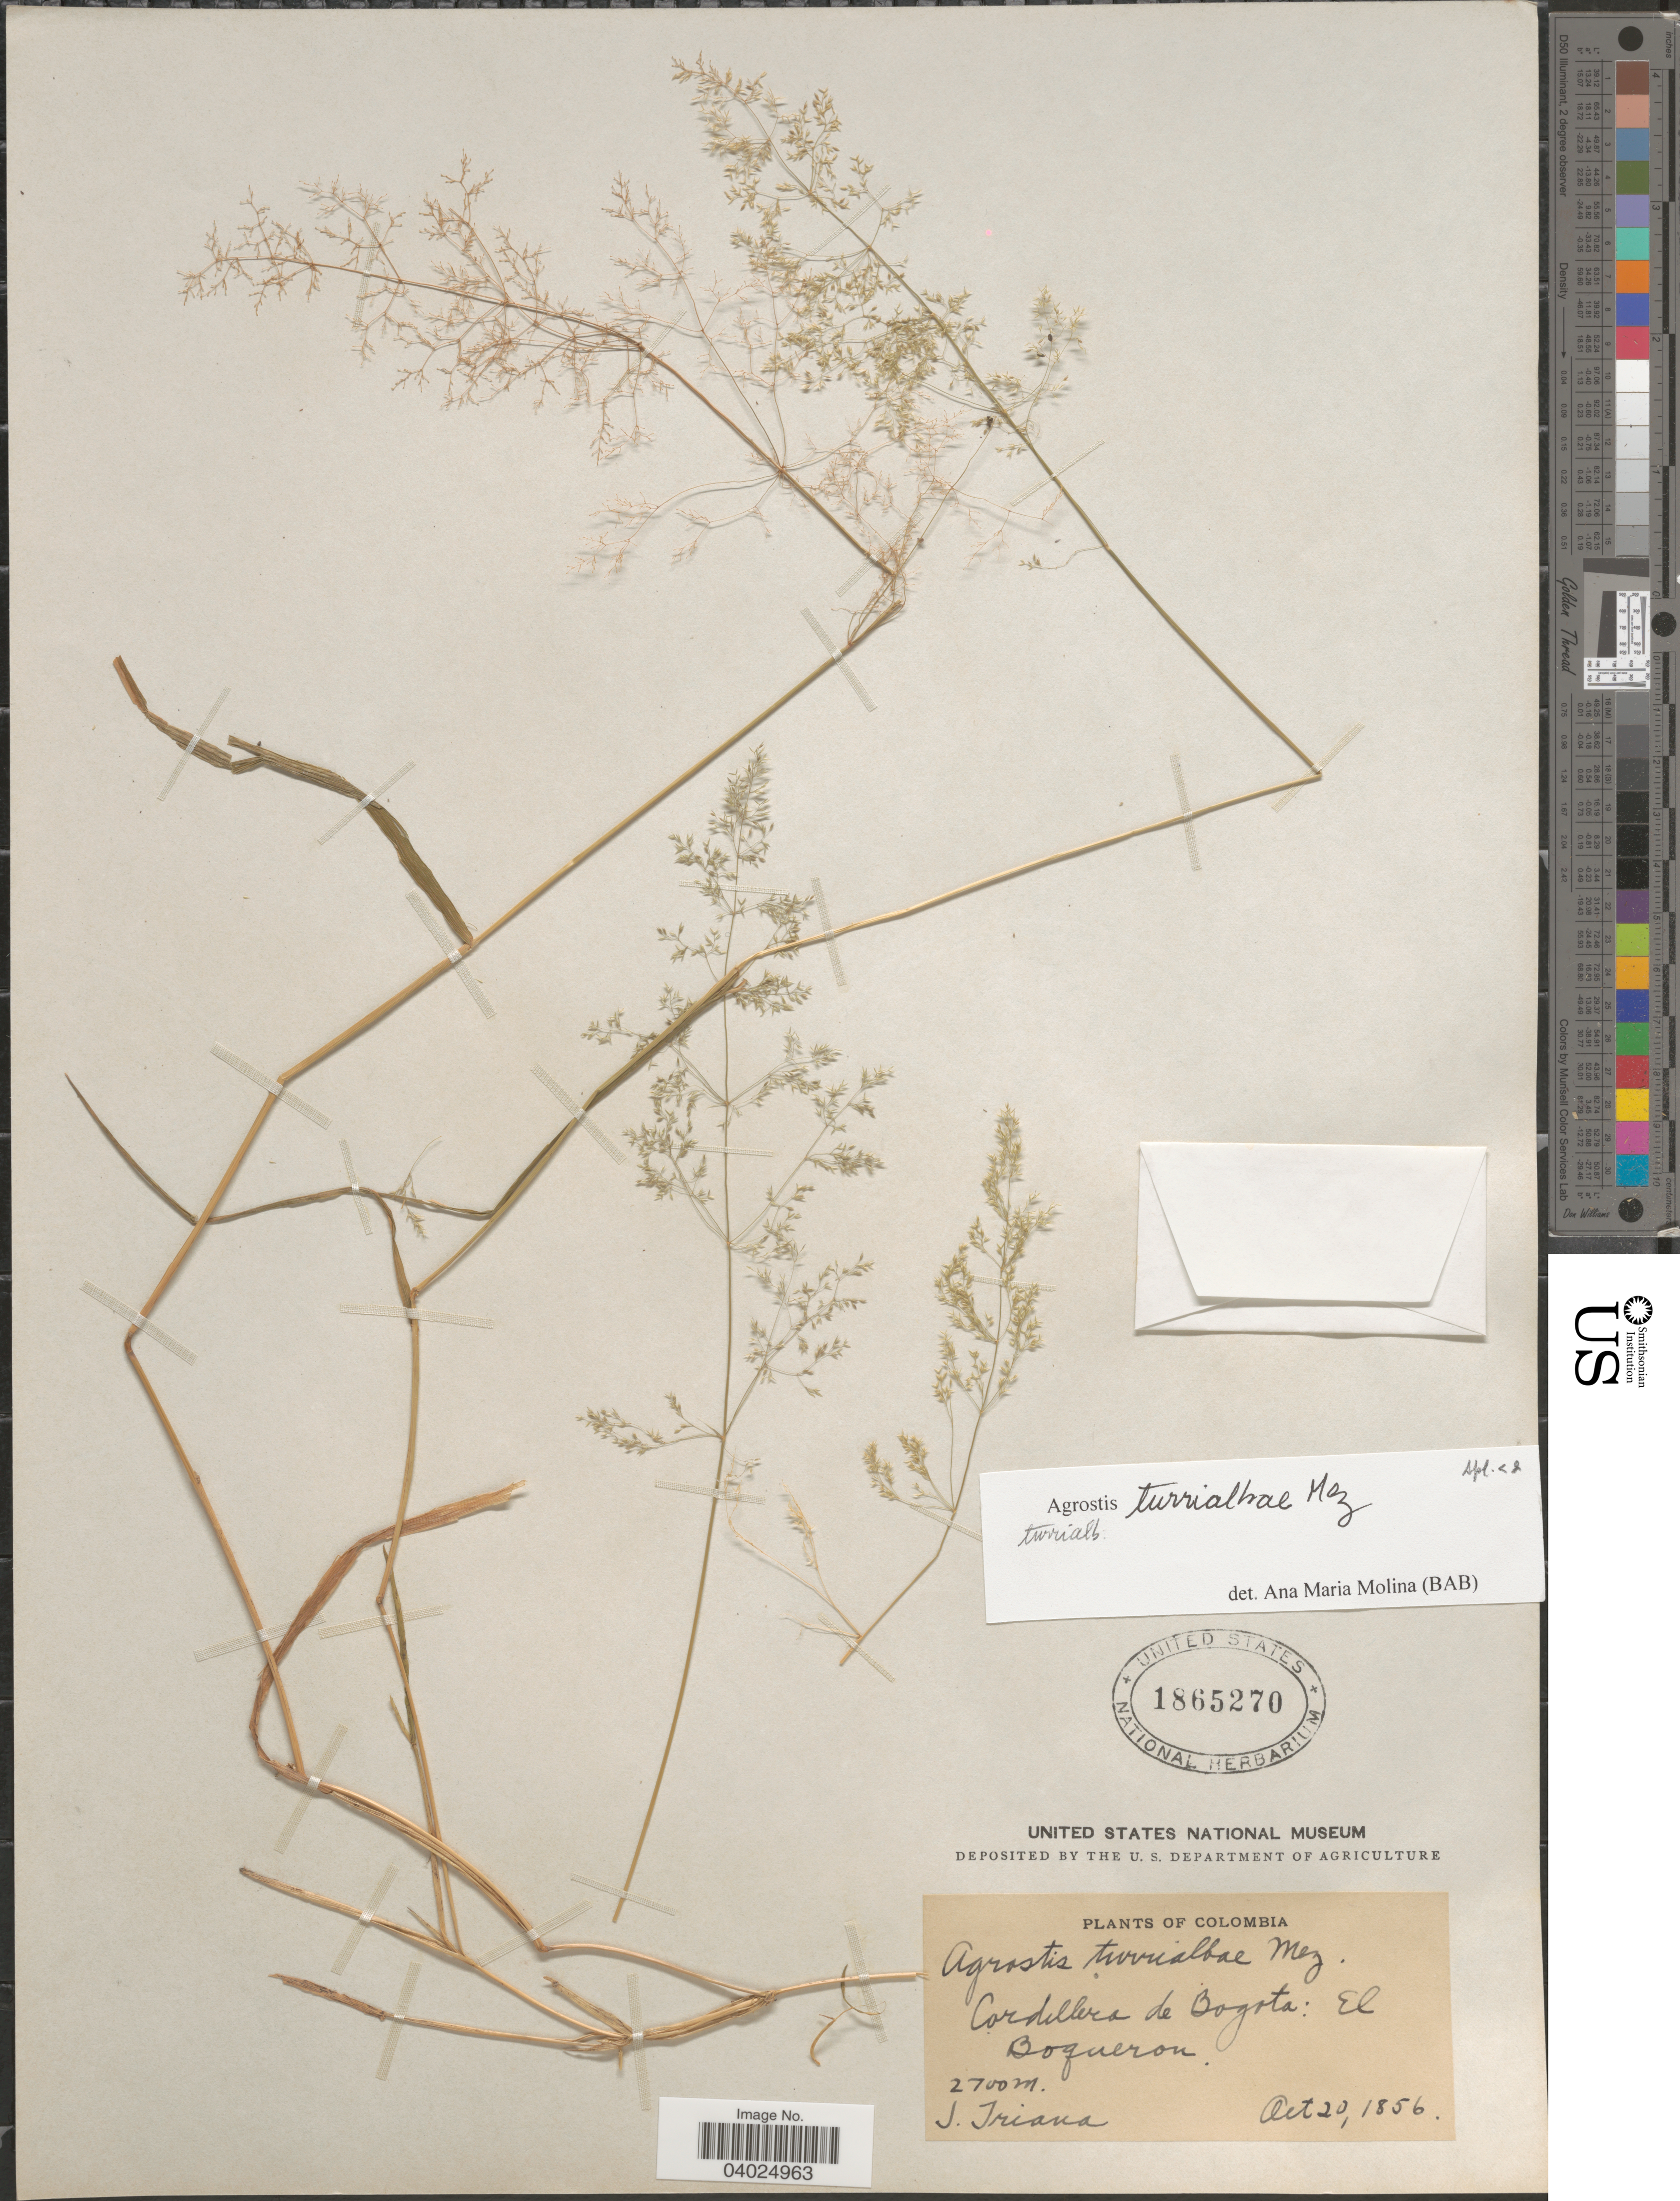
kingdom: Plantae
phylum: Tracheophyta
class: Liliopsida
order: Poales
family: Poaceae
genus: Agrostis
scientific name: Agrostis turrialbae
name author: Mez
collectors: J. Triana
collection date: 1856-10-20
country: Colombia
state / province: Bogota D.C.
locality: Cordillera de Bogota: El Boqueron.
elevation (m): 2700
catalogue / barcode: US 1865270